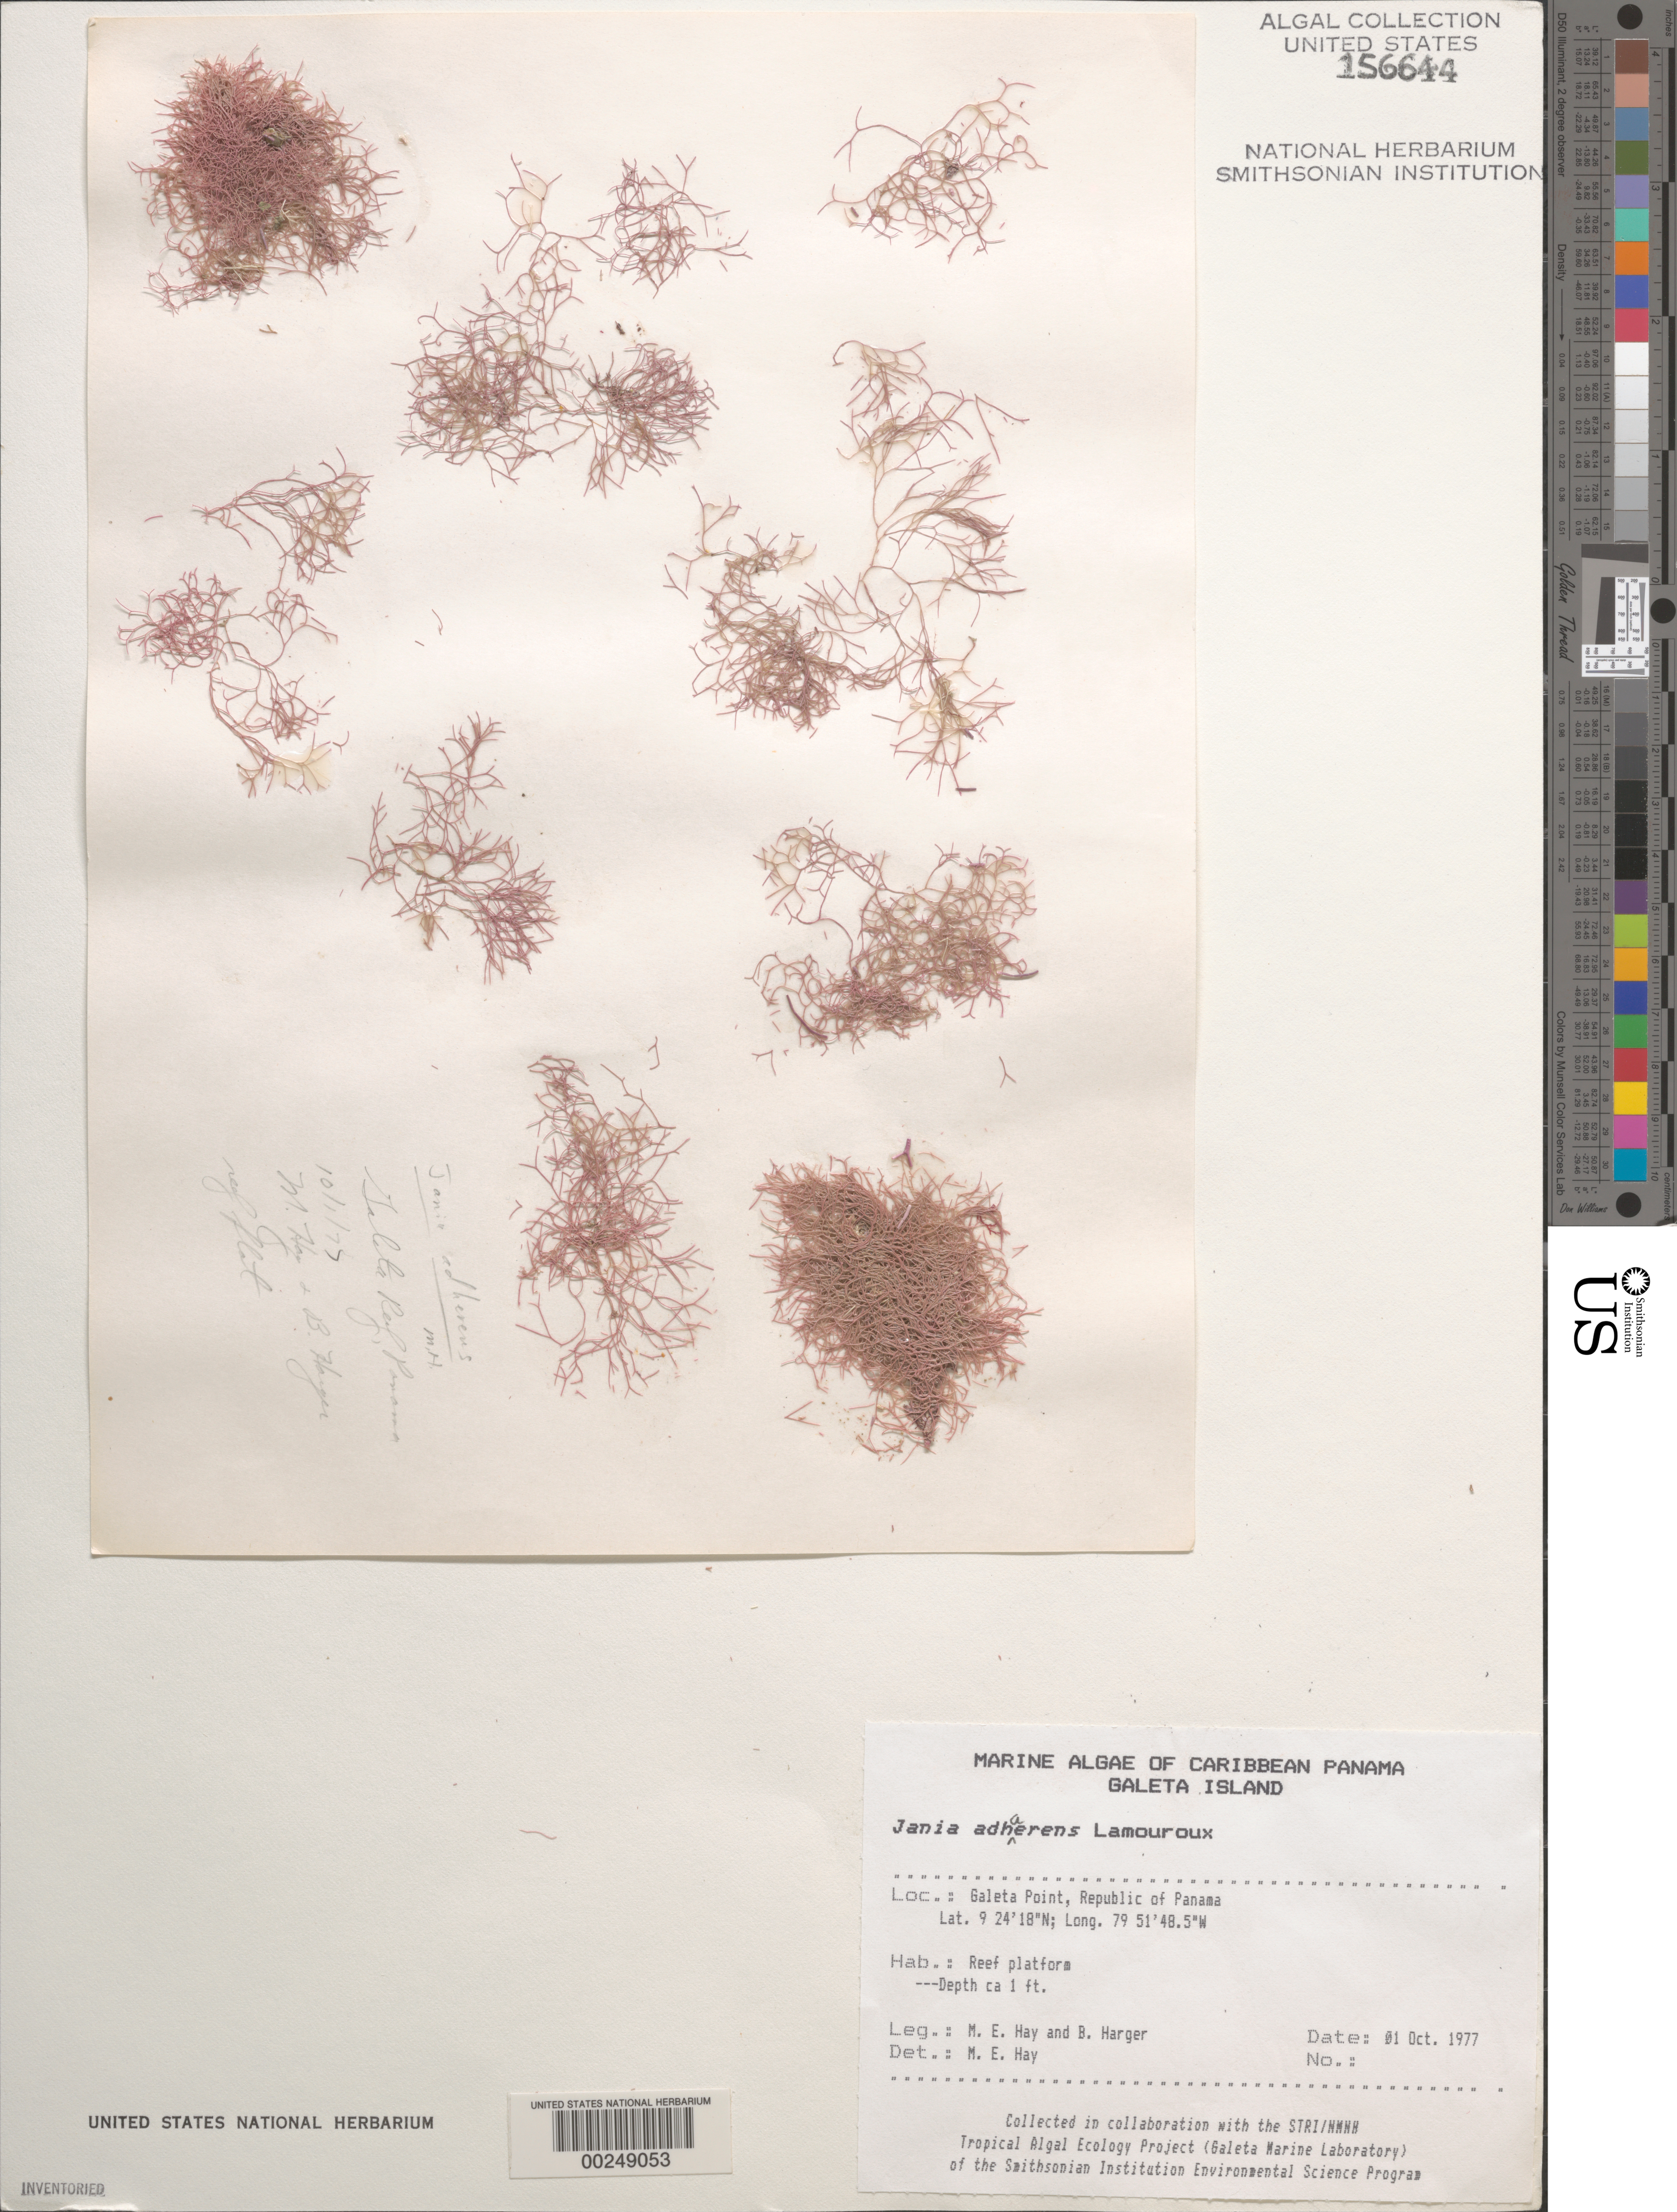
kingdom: Plantae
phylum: Rhodophyta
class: Florideophyceae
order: Corallinales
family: Corallinaceae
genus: Jania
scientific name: Jania pedunculatum var. adhaerens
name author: (J.V.Lamouroux) A.S.Harvey et al.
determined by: Algae name updating Project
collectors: M. E. Hay & B. W. Harger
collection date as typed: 01 Oct 1977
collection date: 1977-10-01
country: Panama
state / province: Colón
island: Galeta Island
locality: Galeta Point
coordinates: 9 24' 18" N, 79 51' 48.5" W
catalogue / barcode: US 156644